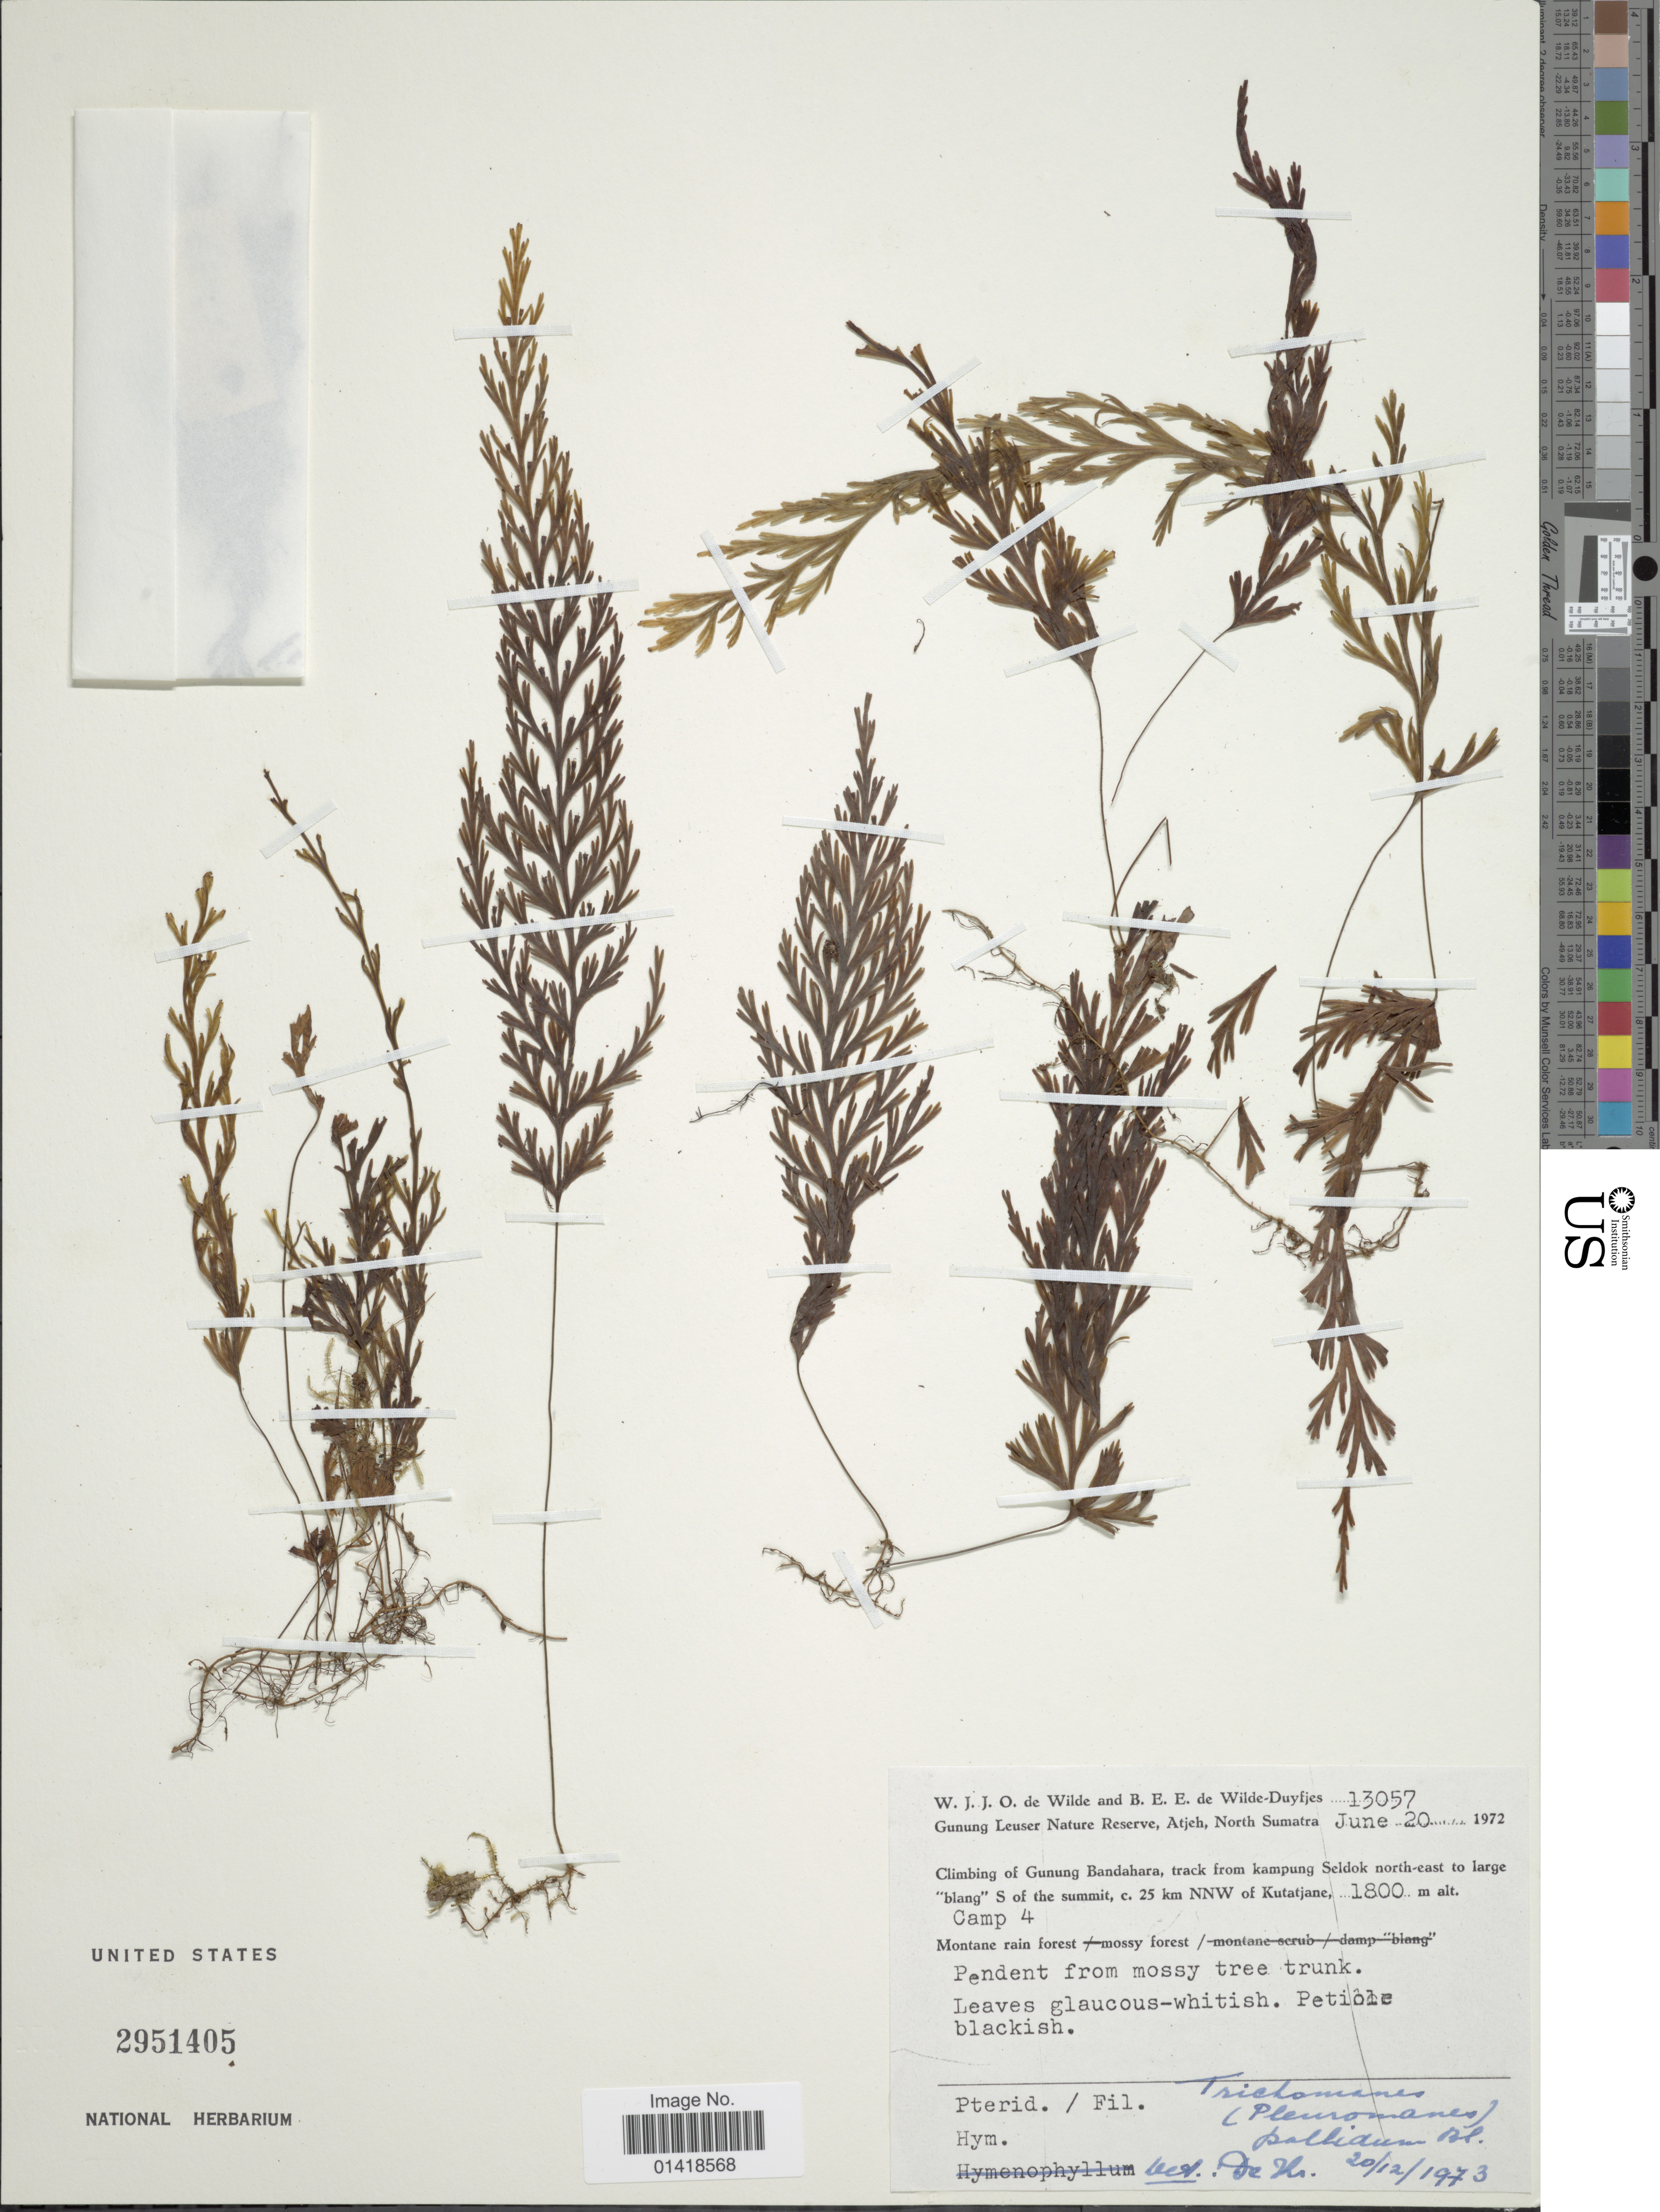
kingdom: Plantae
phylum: Tracheophyta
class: Polypodiopsida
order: Hymenophyllales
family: Hymenophyllaceae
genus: Hymenophyllum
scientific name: Hymenophyllum pallidum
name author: (Blume) Ebihara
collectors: W. J. de Wilde & B. E. de Wilde-Duyfjes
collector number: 13057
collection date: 1972-06-20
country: Indonesia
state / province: Sumatra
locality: Gunung Leuser Nature Reserve, Atjeh, North Sumatra. Climbing of Gunung Bandahara, track from kampung north-east to large "blang" S of the summit, 25 km NNW of Kutatjane. Camp 4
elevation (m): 1800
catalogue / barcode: US 2951405